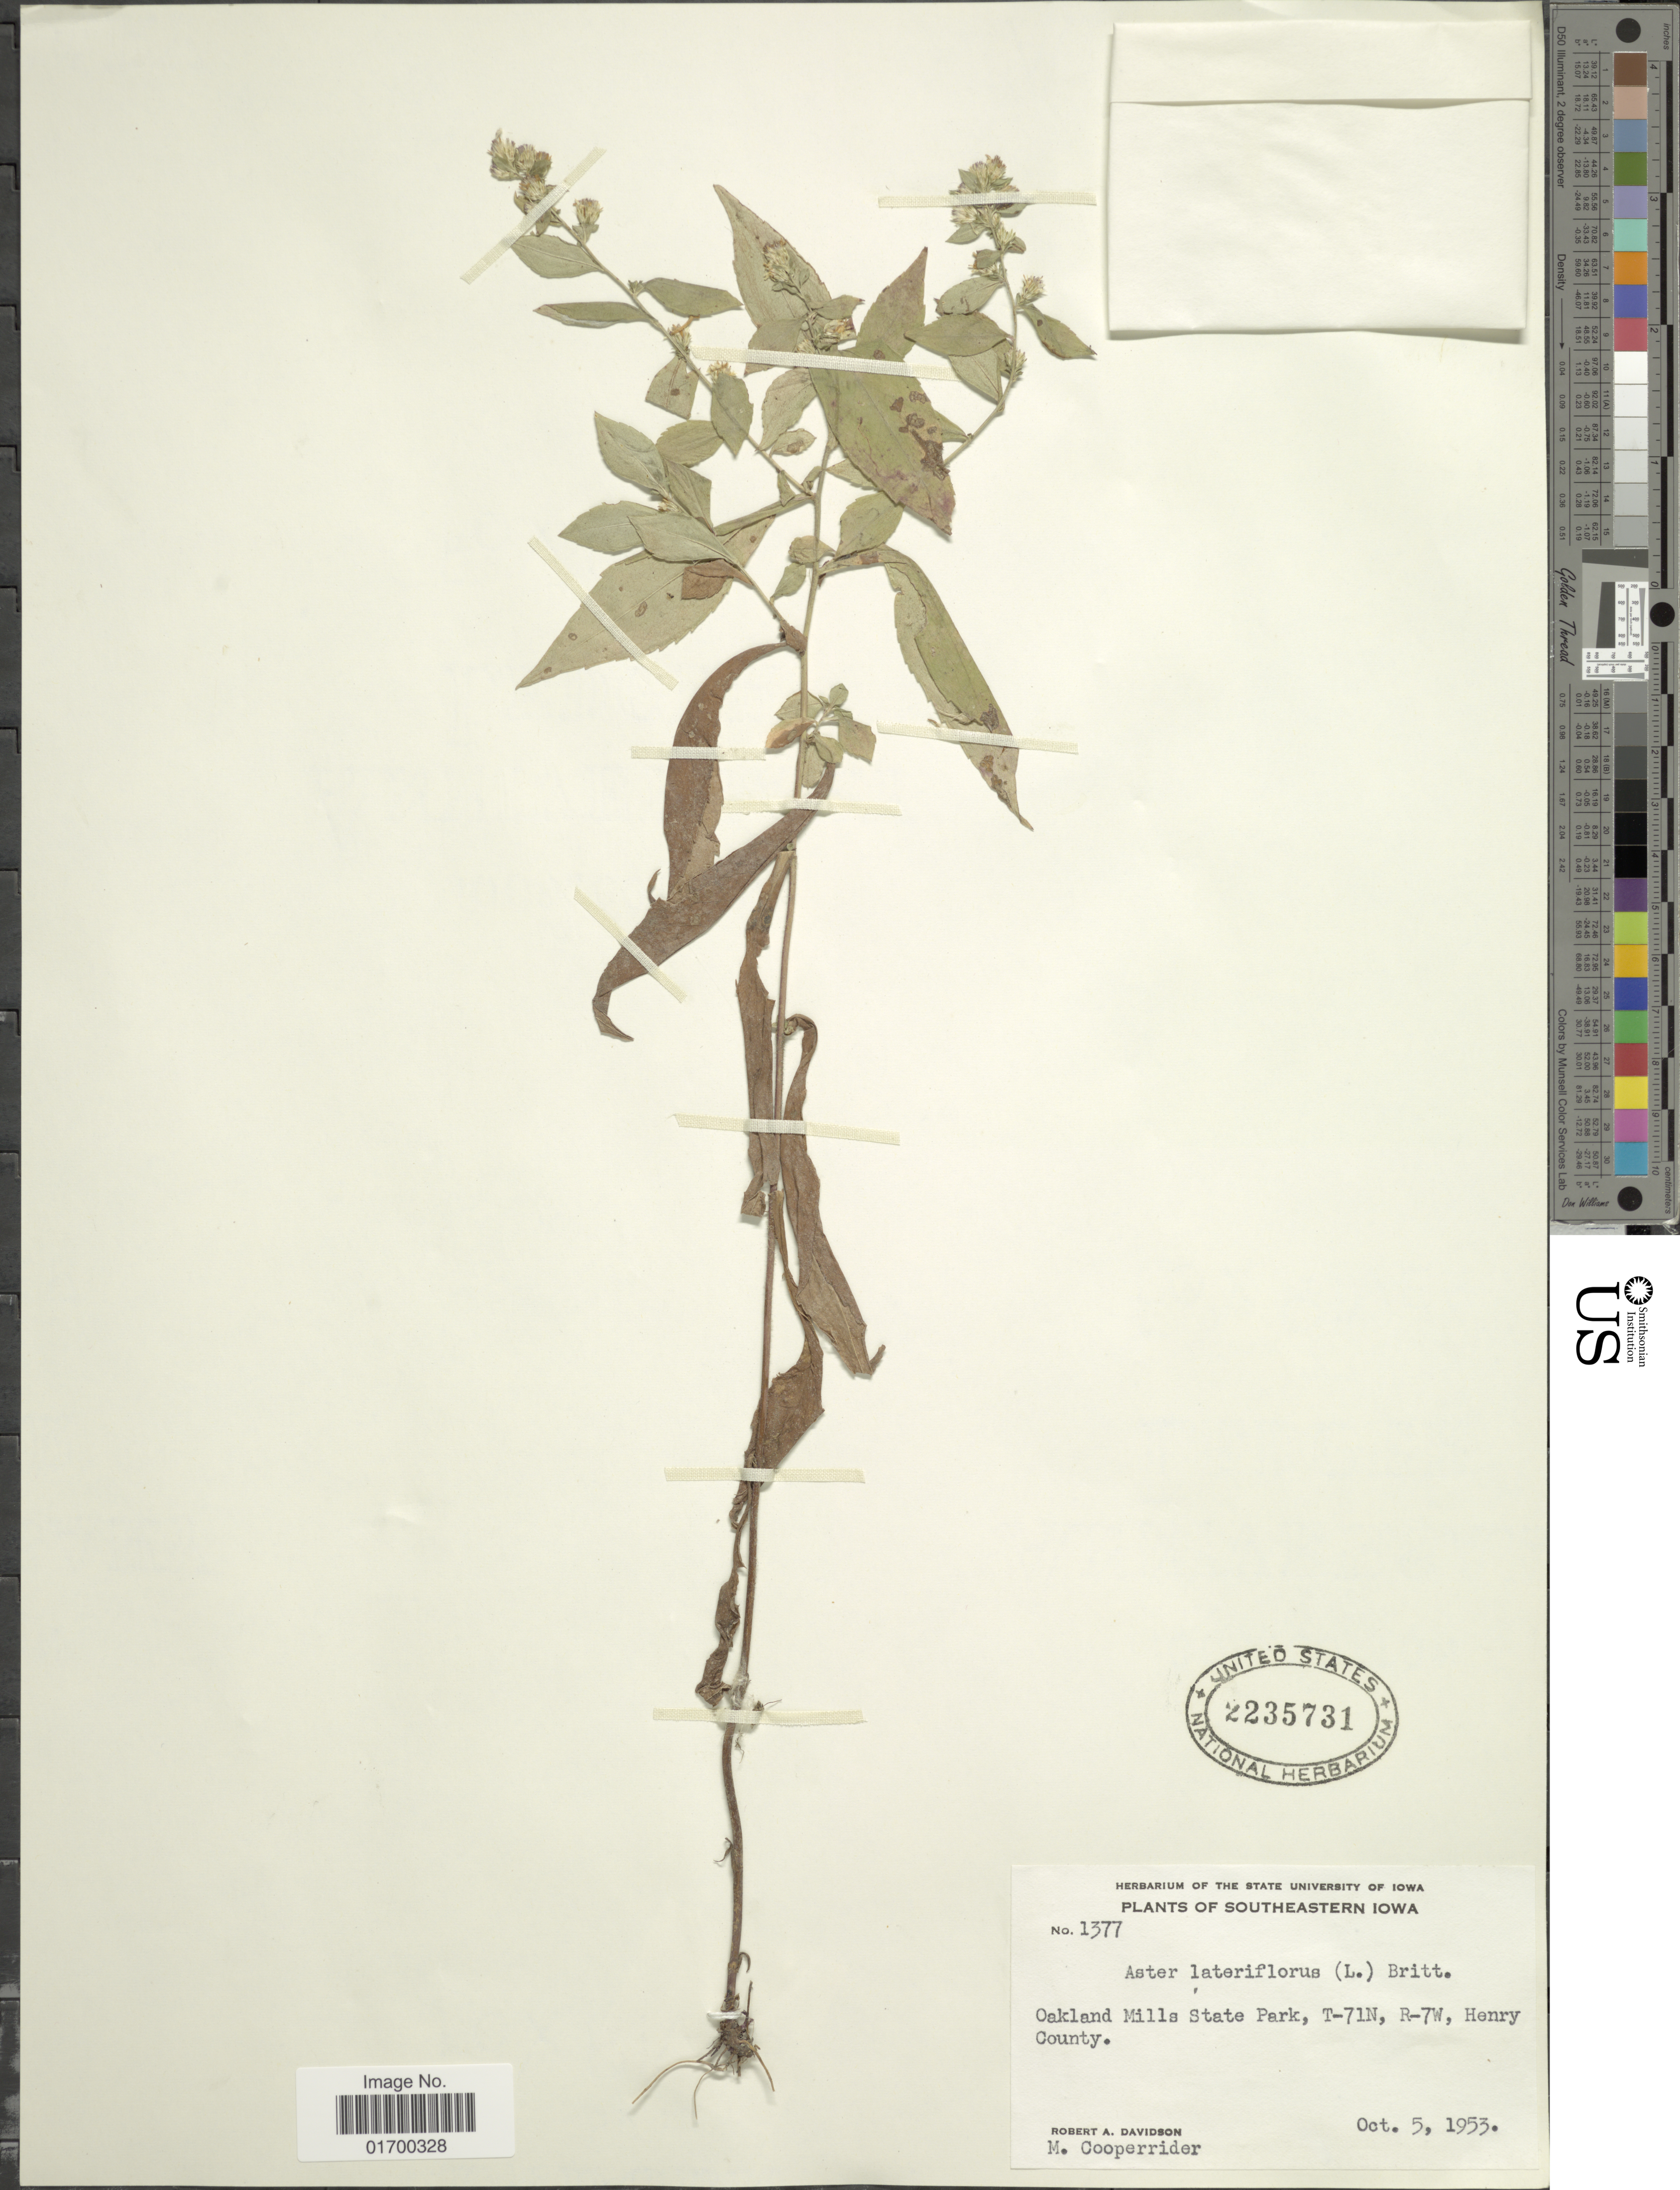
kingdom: Plantae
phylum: Tracheophyta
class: Magnoliopsida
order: Asterales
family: Asteraceae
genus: Symphyotrichum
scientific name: Symphyotrichum lateriflorum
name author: (L.) Á. Löve & D. Löve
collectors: R. A. Davidson & M. Cooperrider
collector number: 1377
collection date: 1953-10-05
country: United States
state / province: Iowa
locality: Southeastern Iowa, Oakland Mills State Park, T-71N, R-7W, Henry County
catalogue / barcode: US 2235731